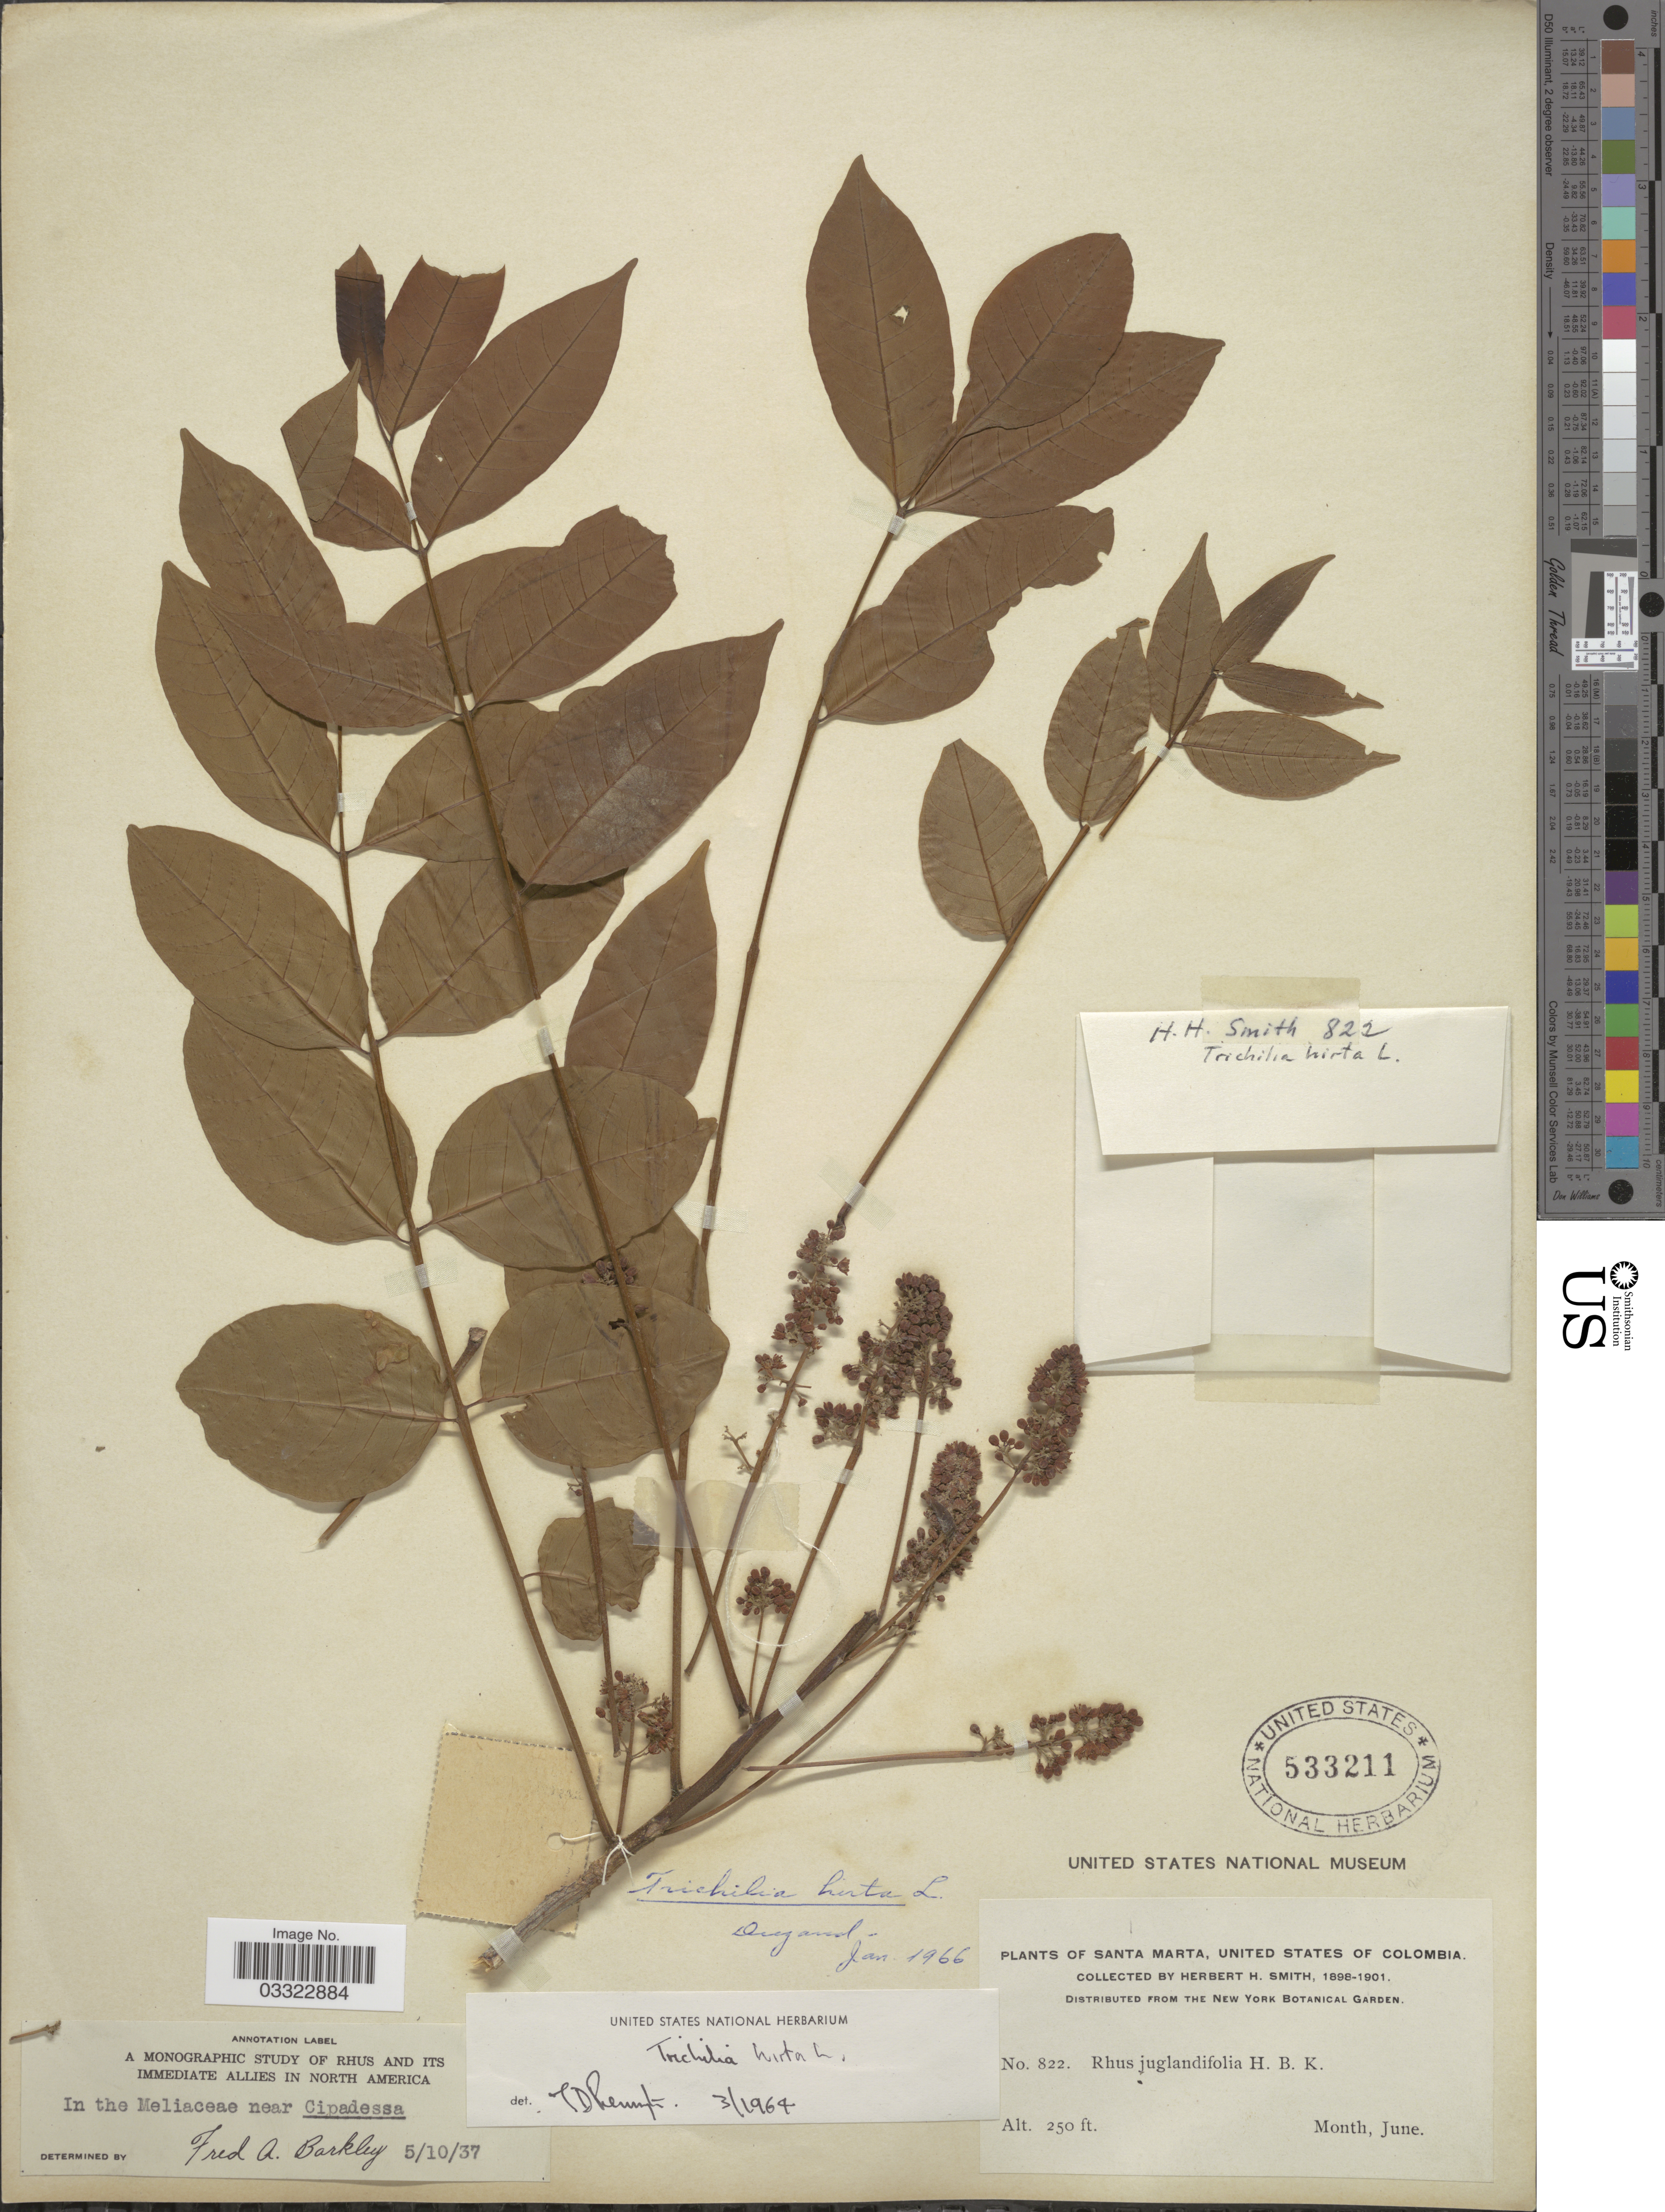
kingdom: Plantae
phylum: Tracheophyta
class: Magnoliopsida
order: Sapindales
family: Meliaceae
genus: Trichilia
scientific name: Trichilia hirta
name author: L.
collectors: Herbert H. Smith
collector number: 822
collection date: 1898-06/1901-06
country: Colombia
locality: Santa Marta, United States of Colombia.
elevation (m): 76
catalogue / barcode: US 533211